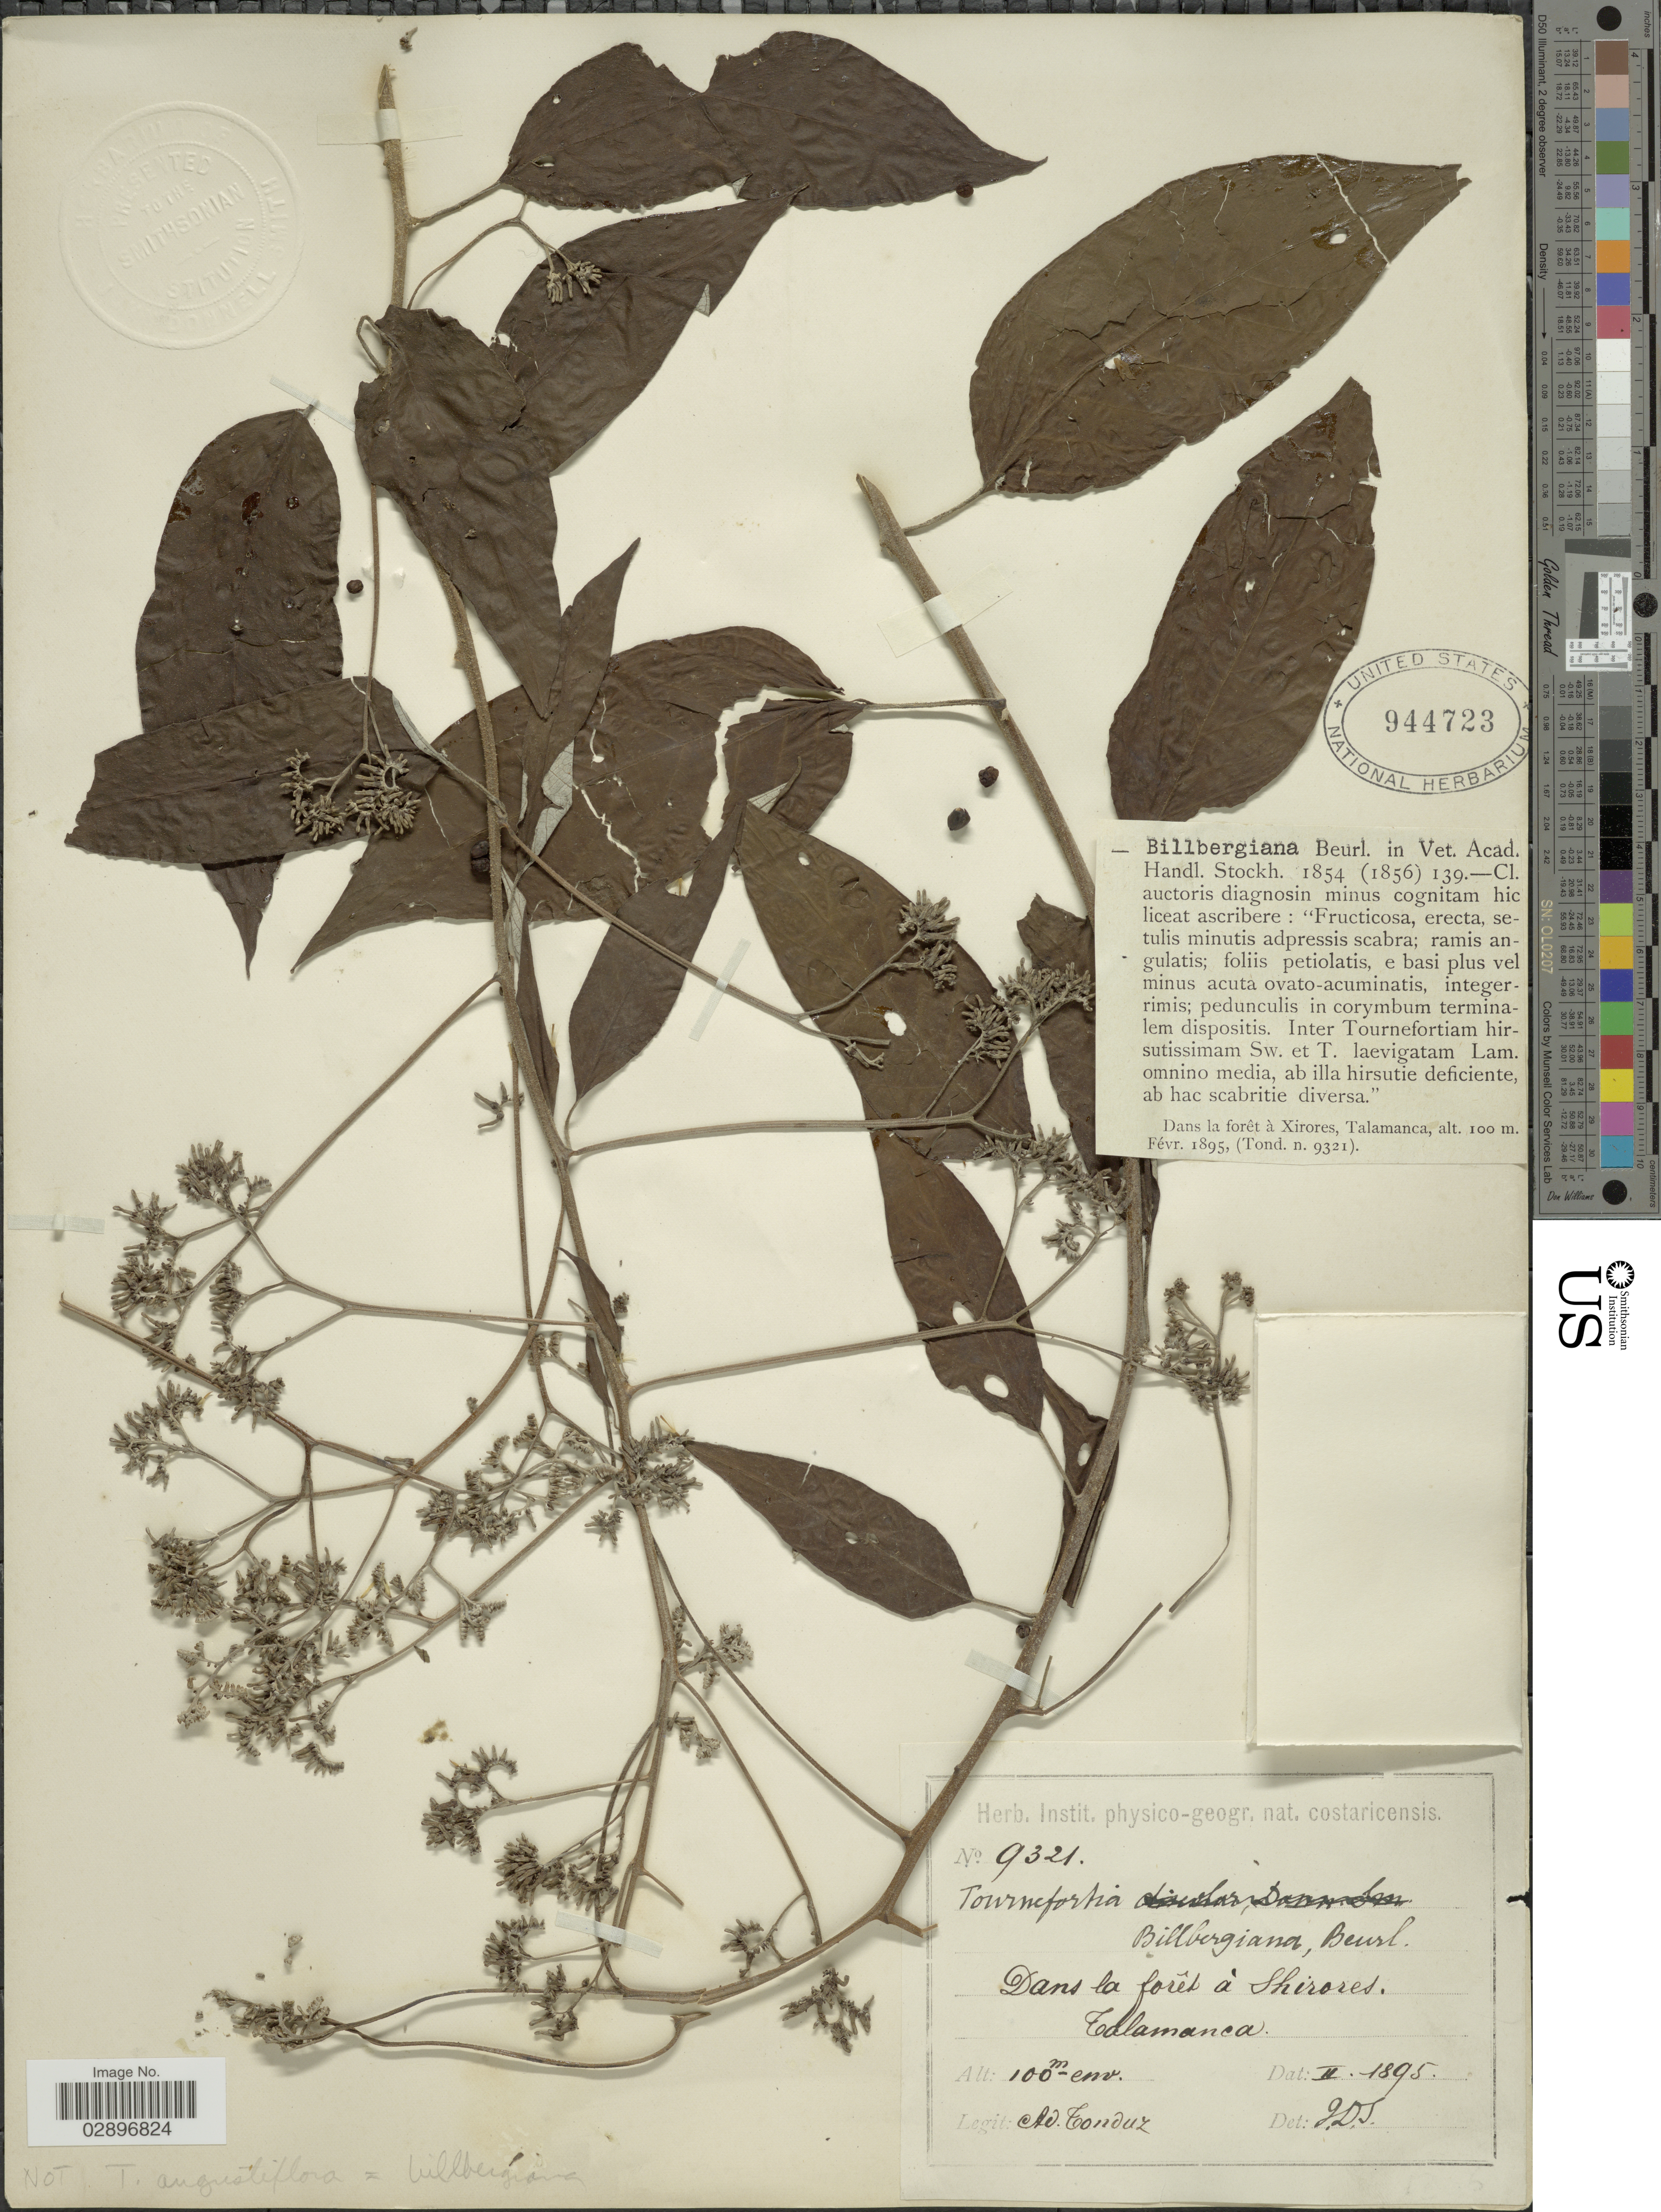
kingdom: Plantae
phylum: Tracheophyta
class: Magnoliopsida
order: Boraginales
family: Heliotropiaceae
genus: Tournefortia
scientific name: Tournefortia sp.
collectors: A. Tonduz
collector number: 9321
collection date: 1895-02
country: Costa Rica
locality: Dans la forêt à Shirores. Talamanca.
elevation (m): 100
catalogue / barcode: US 944723